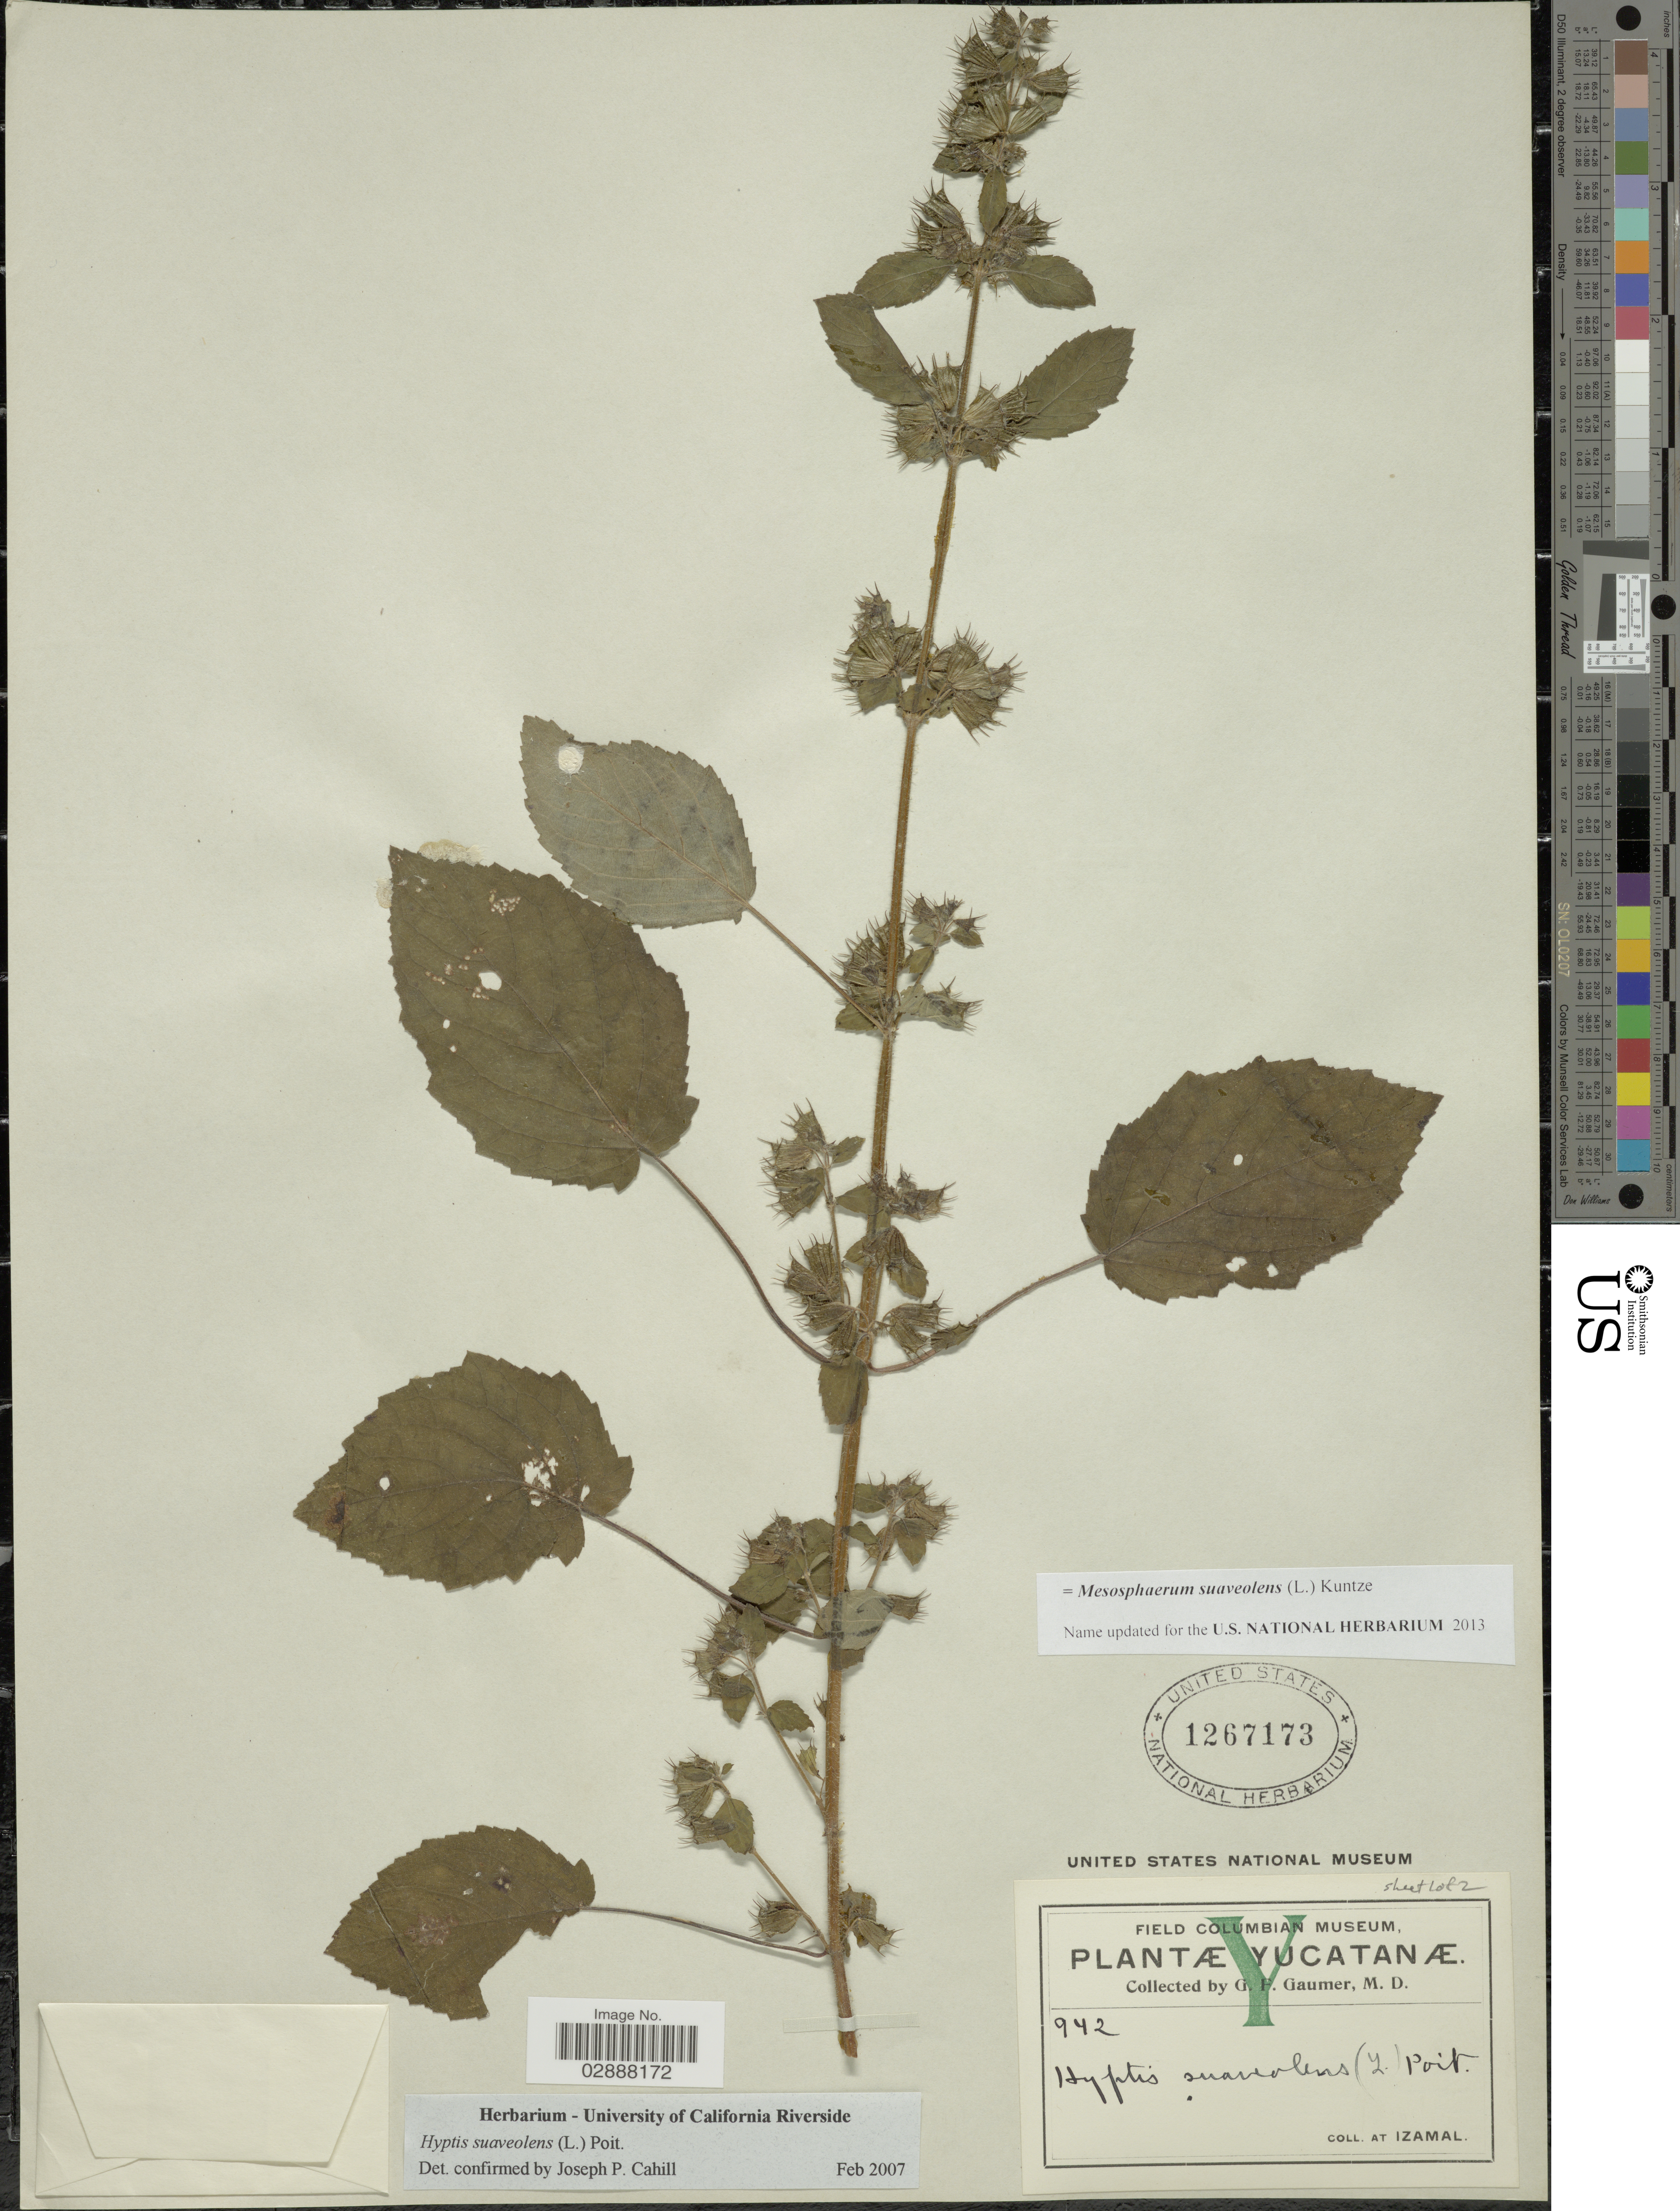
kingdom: Plantae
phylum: Tracheophyta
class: Magnoliopsida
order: Lamiales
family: Lamiaceae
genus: Mesosphaerum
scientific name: Mesosphaerum suaveolens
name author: (L.) Kuntze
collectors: G. F. Gaumer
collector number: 942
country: Mexico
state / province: Yucatán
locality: At Izamal.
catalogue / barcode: US 1267173